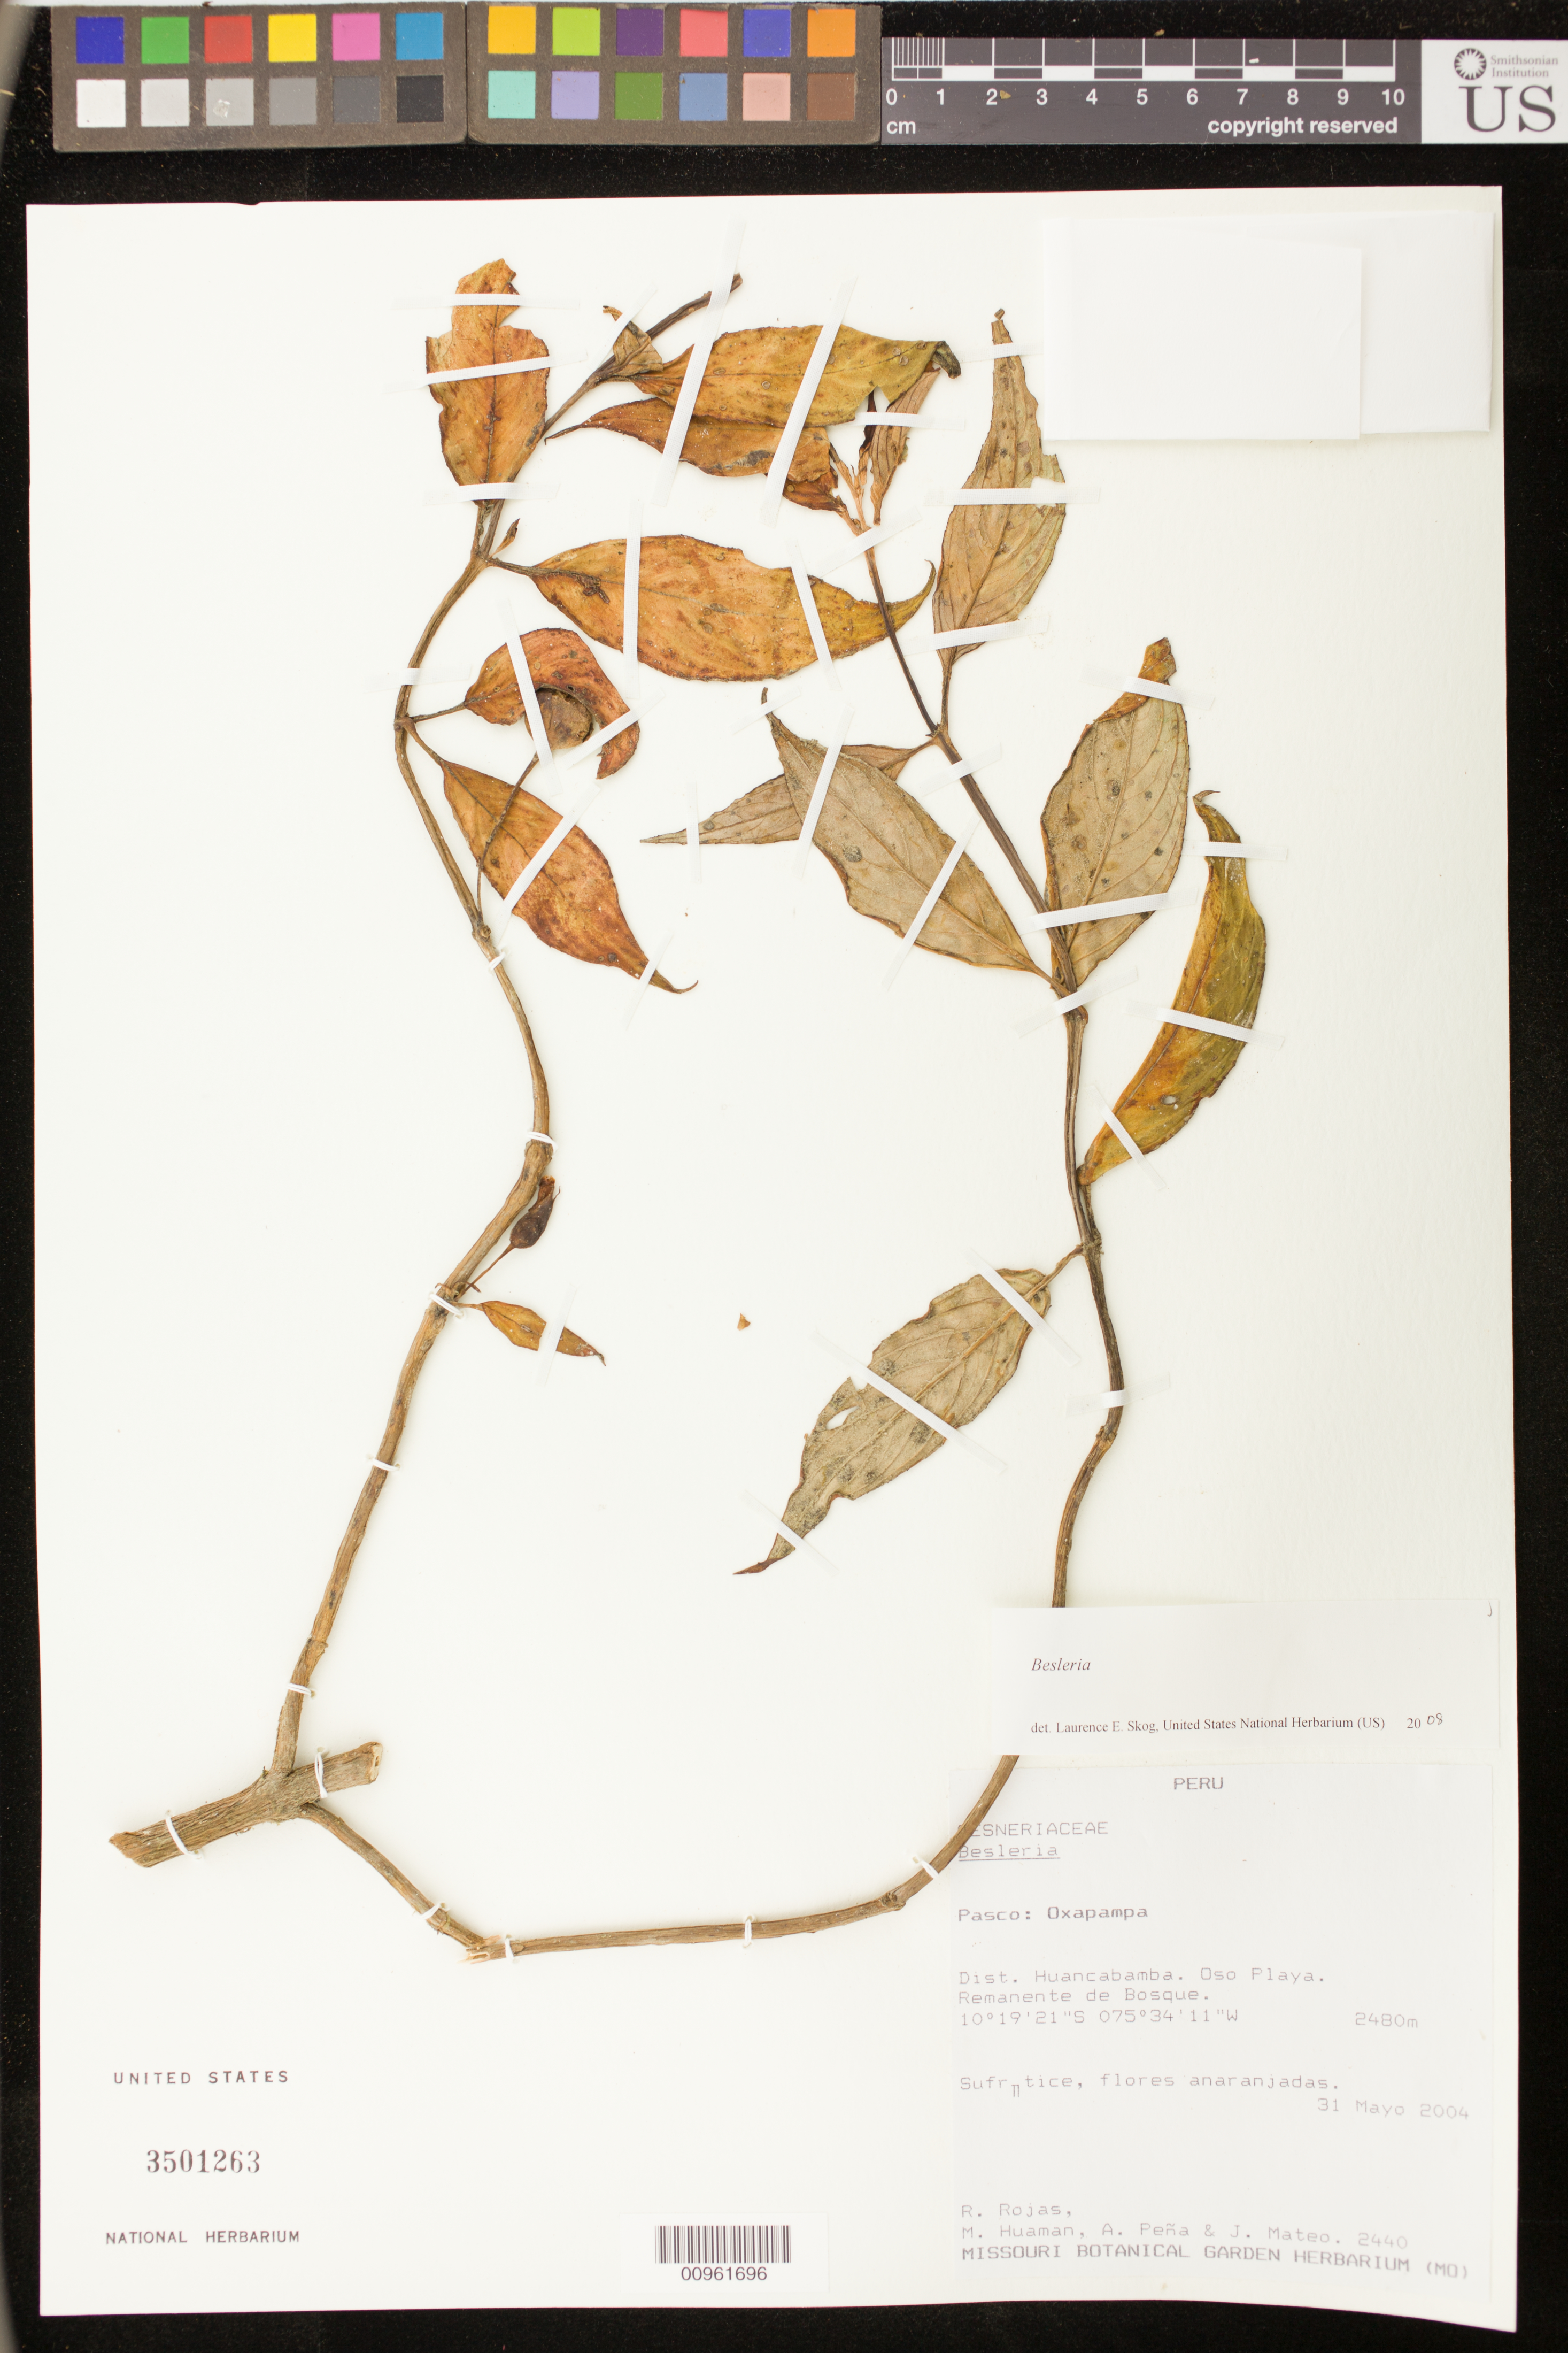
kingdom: Plantae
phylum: Tracheophyta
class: Magnoliopsida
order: Lamiales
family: Gesneriaceae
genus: Besleria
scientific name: Besleria sp.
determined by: Skog, Laurence E.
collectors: R. Rojas & et al.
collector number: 2440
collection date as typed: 31 May 2004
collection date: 2004-05-31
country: Peru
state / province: Pasco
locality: Pasco: Oxapampa. Dist. Huancabamba. Oso Playa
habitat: Remanente de bosque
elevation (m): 2480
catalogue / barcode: US 3501263